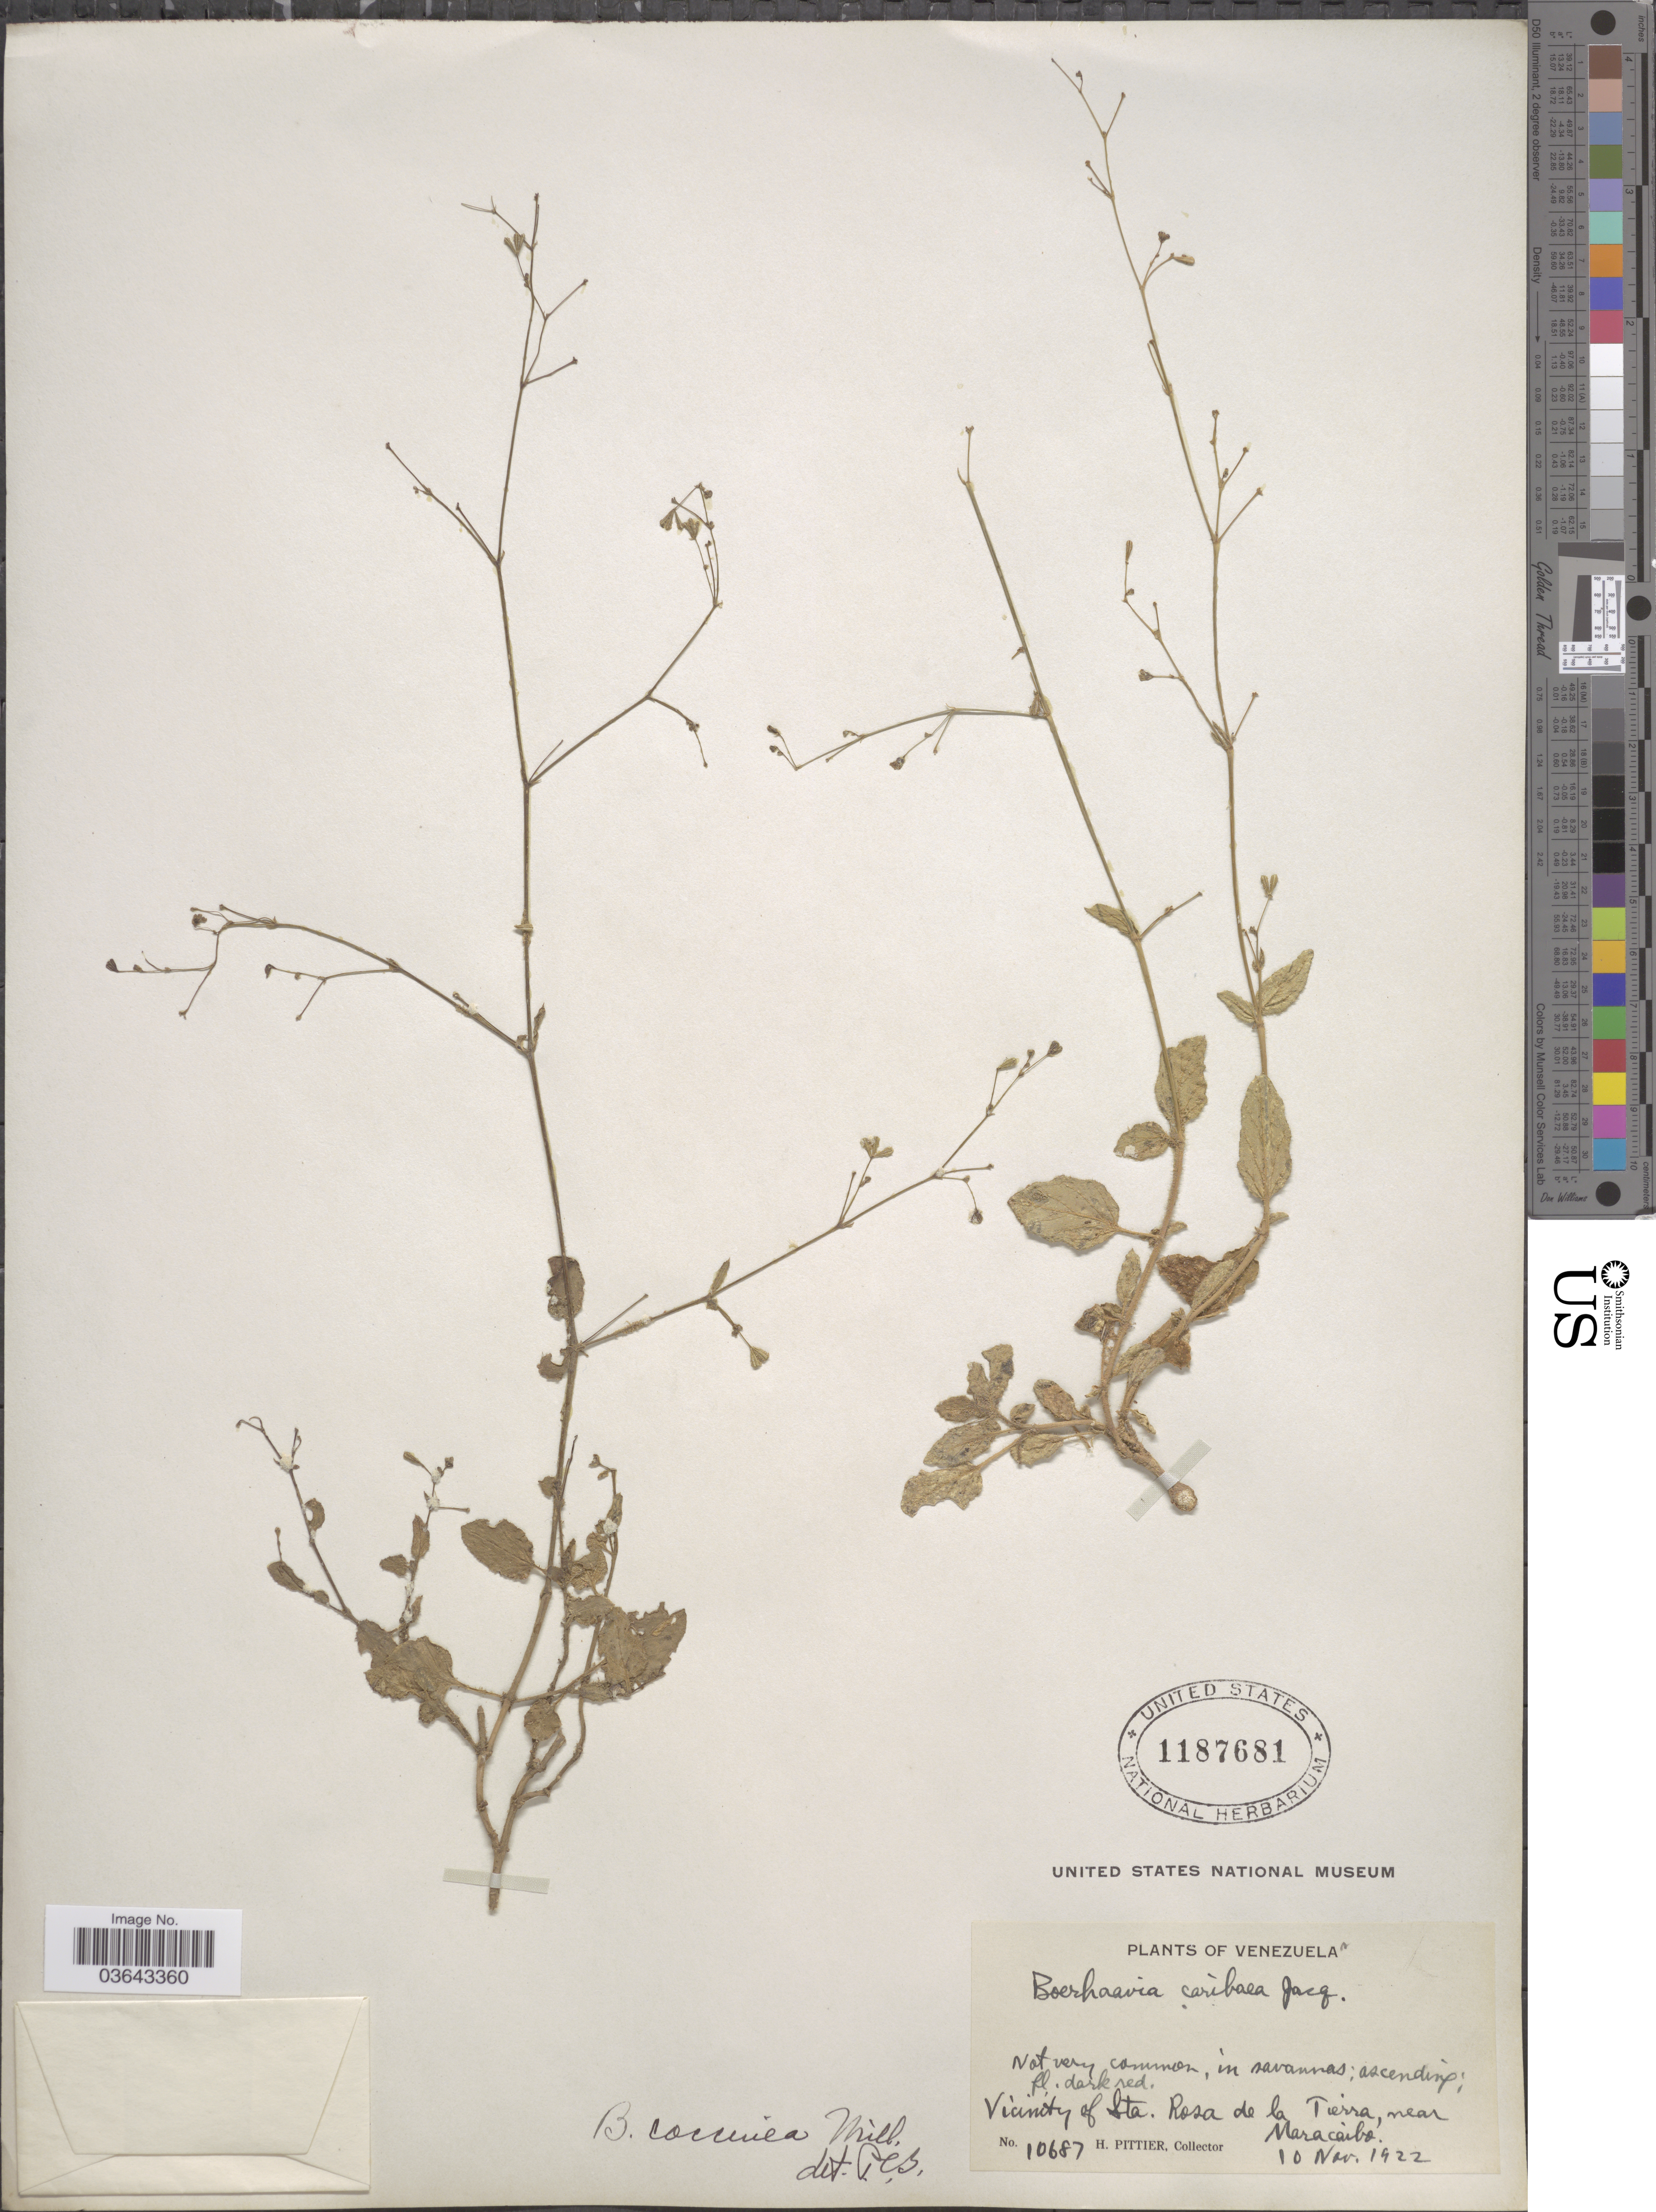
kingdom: Plantae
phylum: Tracheophyta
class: Magnoliopsida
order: Caryophyllales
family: Nyctaginaceae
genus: Boerhavia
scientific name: Boerhavia diffusa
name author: L.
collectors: H. F. Pittier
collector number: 10687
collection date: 1922-11-10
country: Venezuela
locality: Vicinity of Sta. Rosa de la Tierra, near Maracaibo.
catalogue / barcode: US 1187681